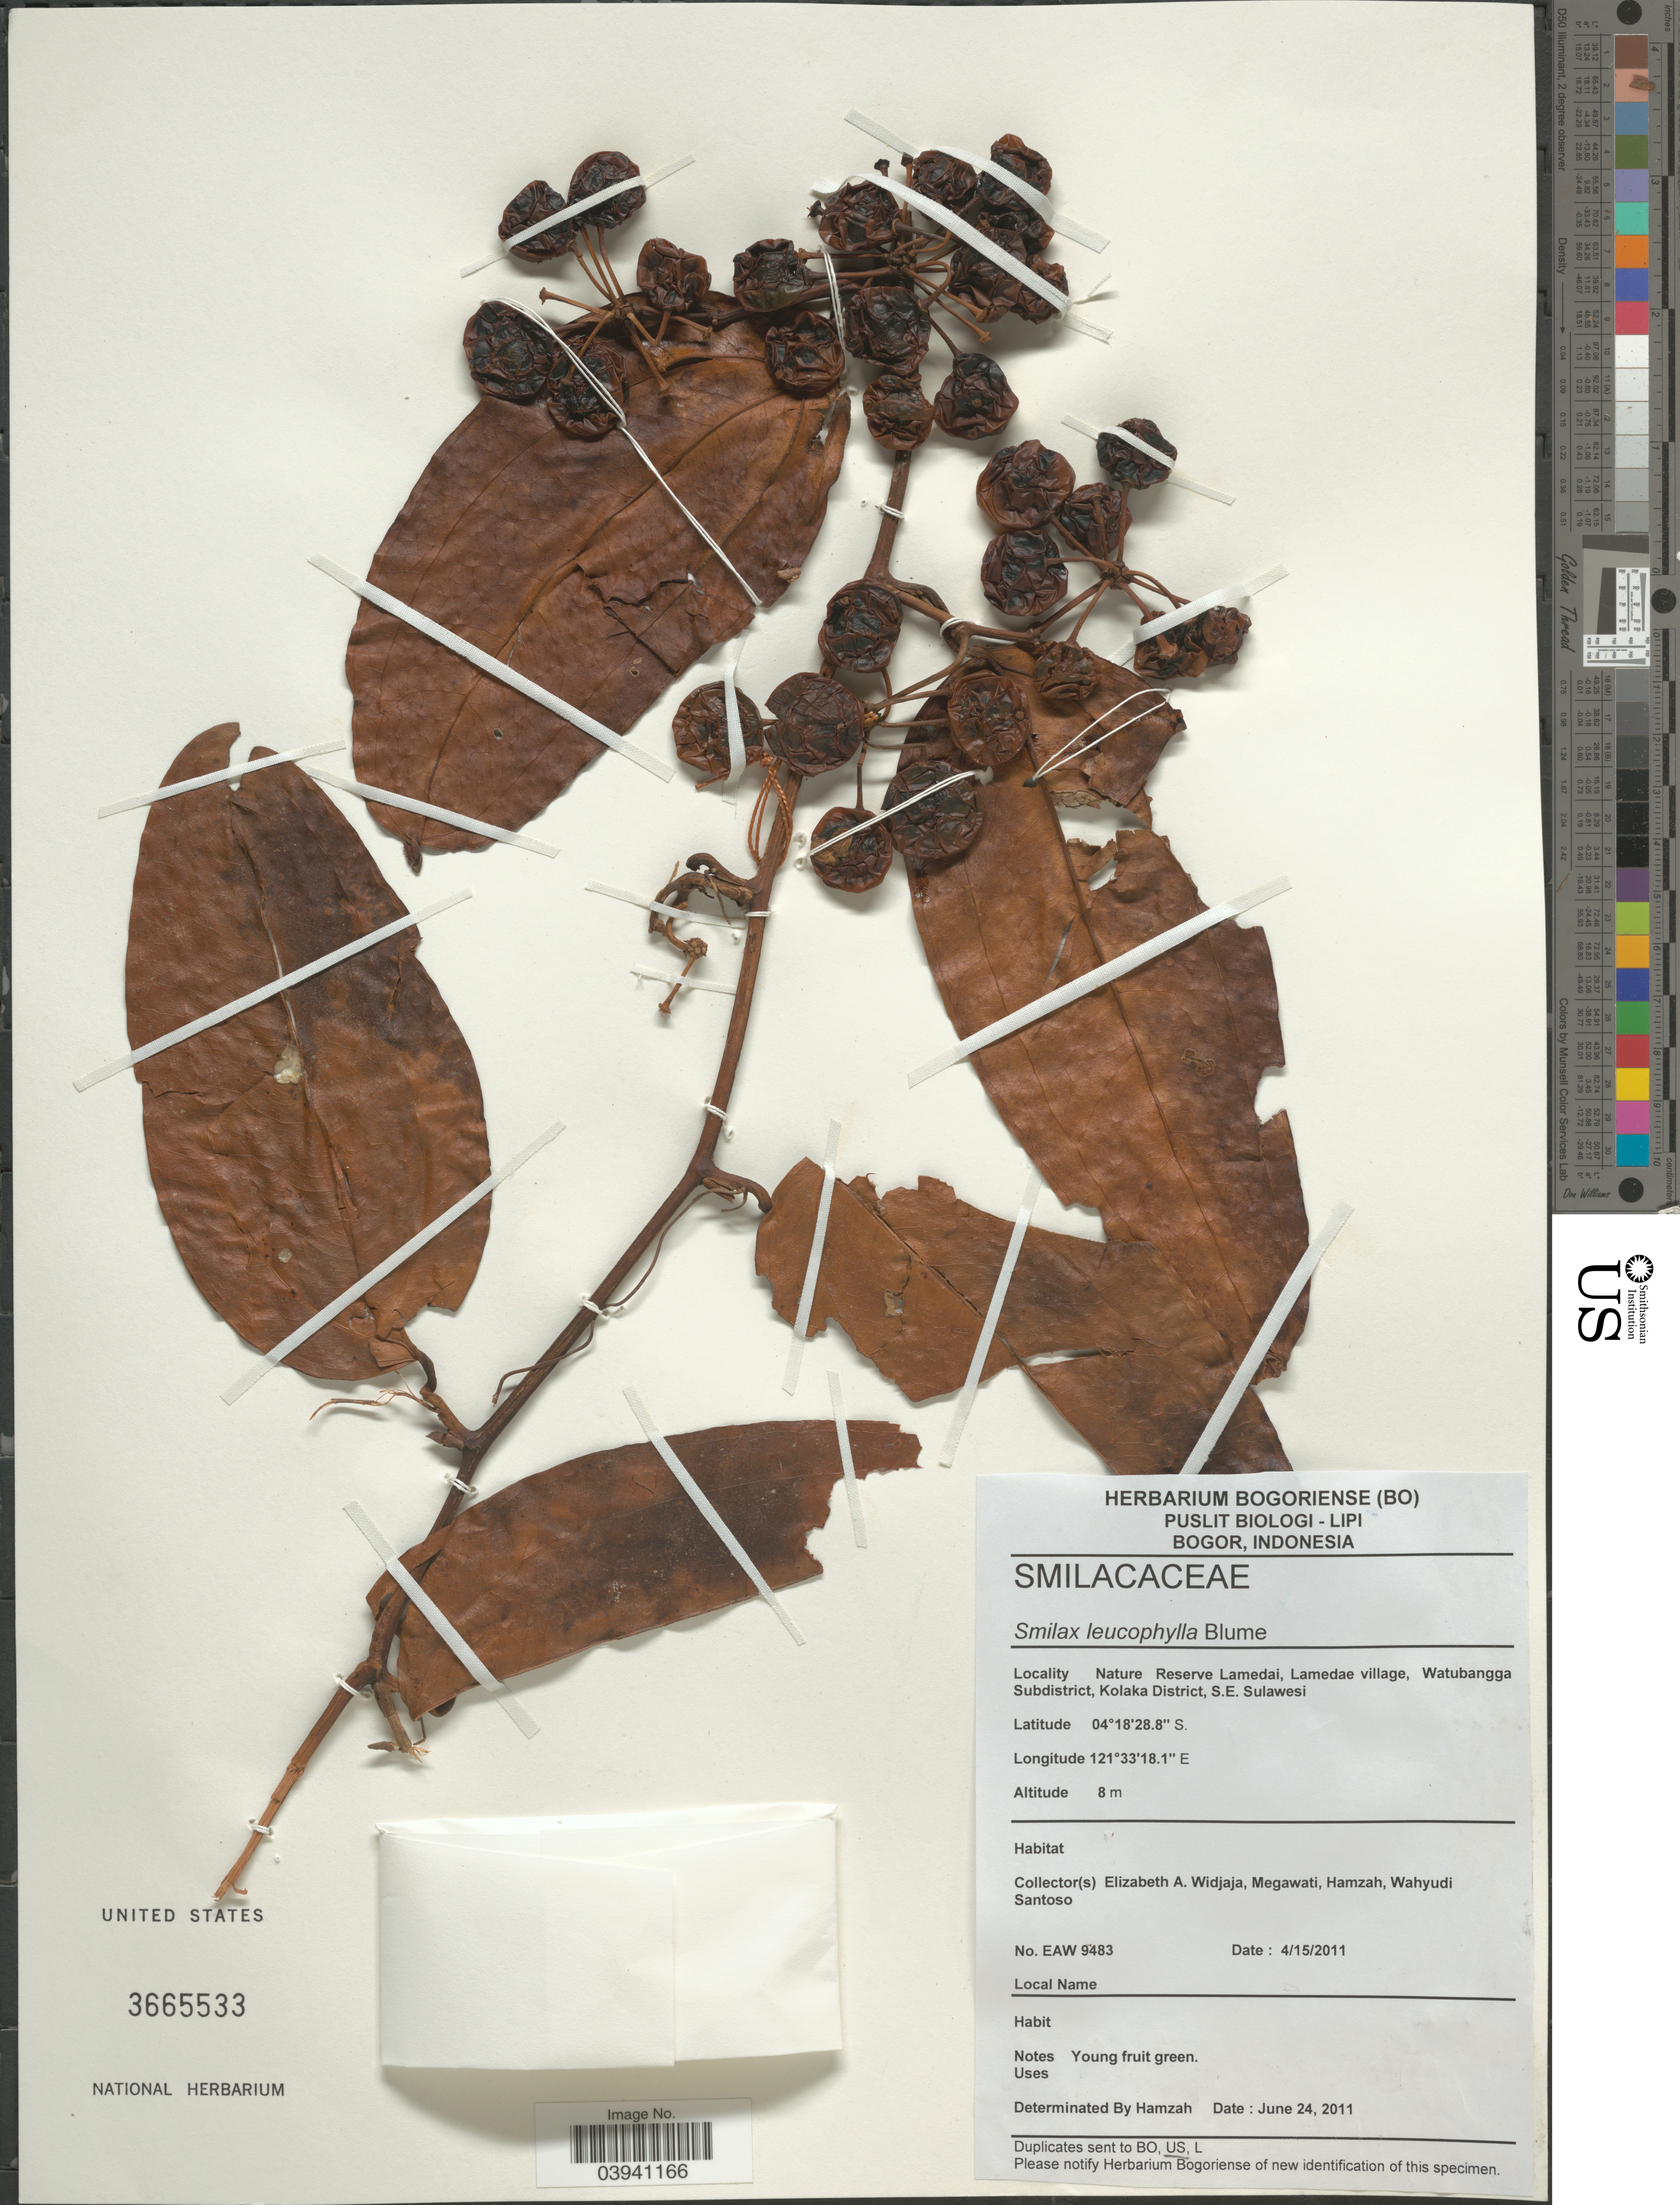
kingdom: Plantae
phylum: Tracheophyta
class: Liliopsida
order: Liliales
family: Smilacaceae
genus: Smilax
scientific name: Smilax leucophylla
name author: Blume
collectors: E. A. Widjaja, -. Megawati, -. Hamzah & W. Santoso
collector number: EAW 9483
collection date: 2011-04-15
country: Indonesia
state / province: Sulawesi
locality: Nature Reserve Lamedai, Lamedae village, Watubangga Subdistrict, Kolaka District, S.E. Sulawesi.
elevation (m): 8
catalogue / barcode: US 3665533